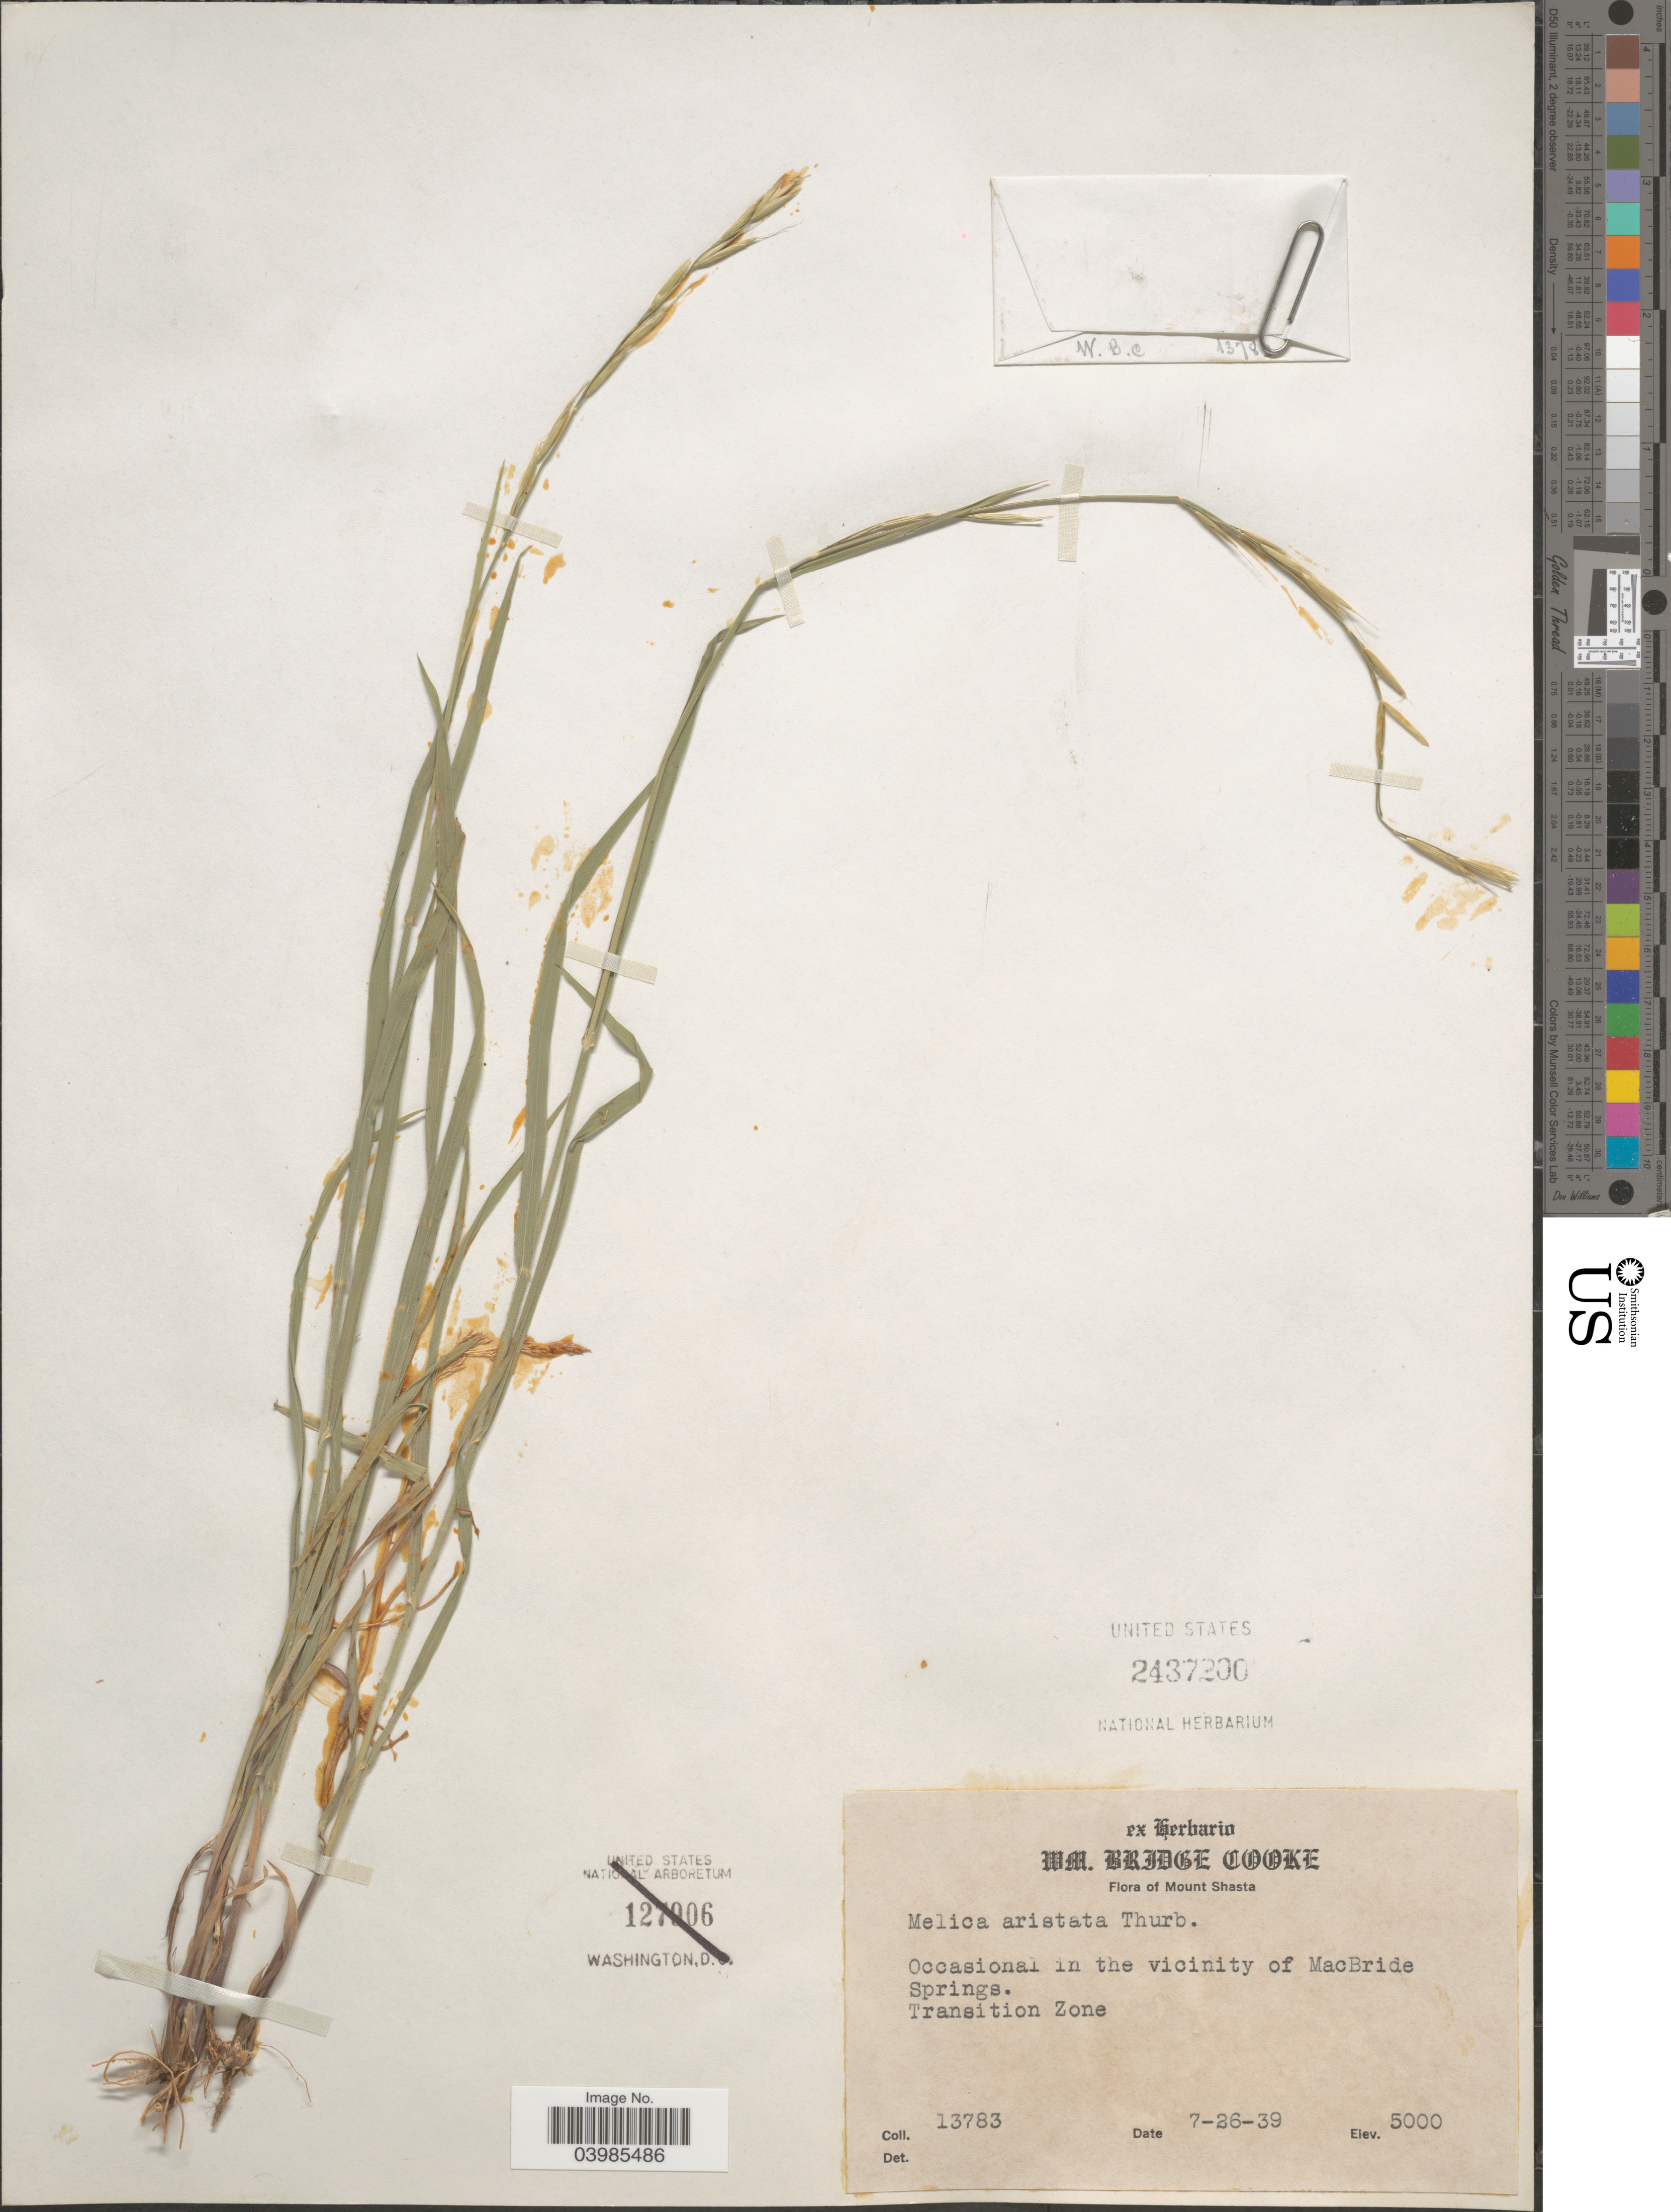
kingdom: Plantae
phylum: Tracheophyta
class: Liliopsida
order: Poales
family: Poaceae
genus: Melica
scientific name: Melica aristata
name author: Thurb. ex Bol.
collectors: ex herb. WM. Bridge Cooke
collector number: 13783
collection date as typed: Transcribed d/m/y: 26/7/39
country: United States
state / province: California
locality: Mount Shasta. Occasionally in the vicinity of MacBride Springs. Transition Zone.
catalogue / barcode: US 2437200